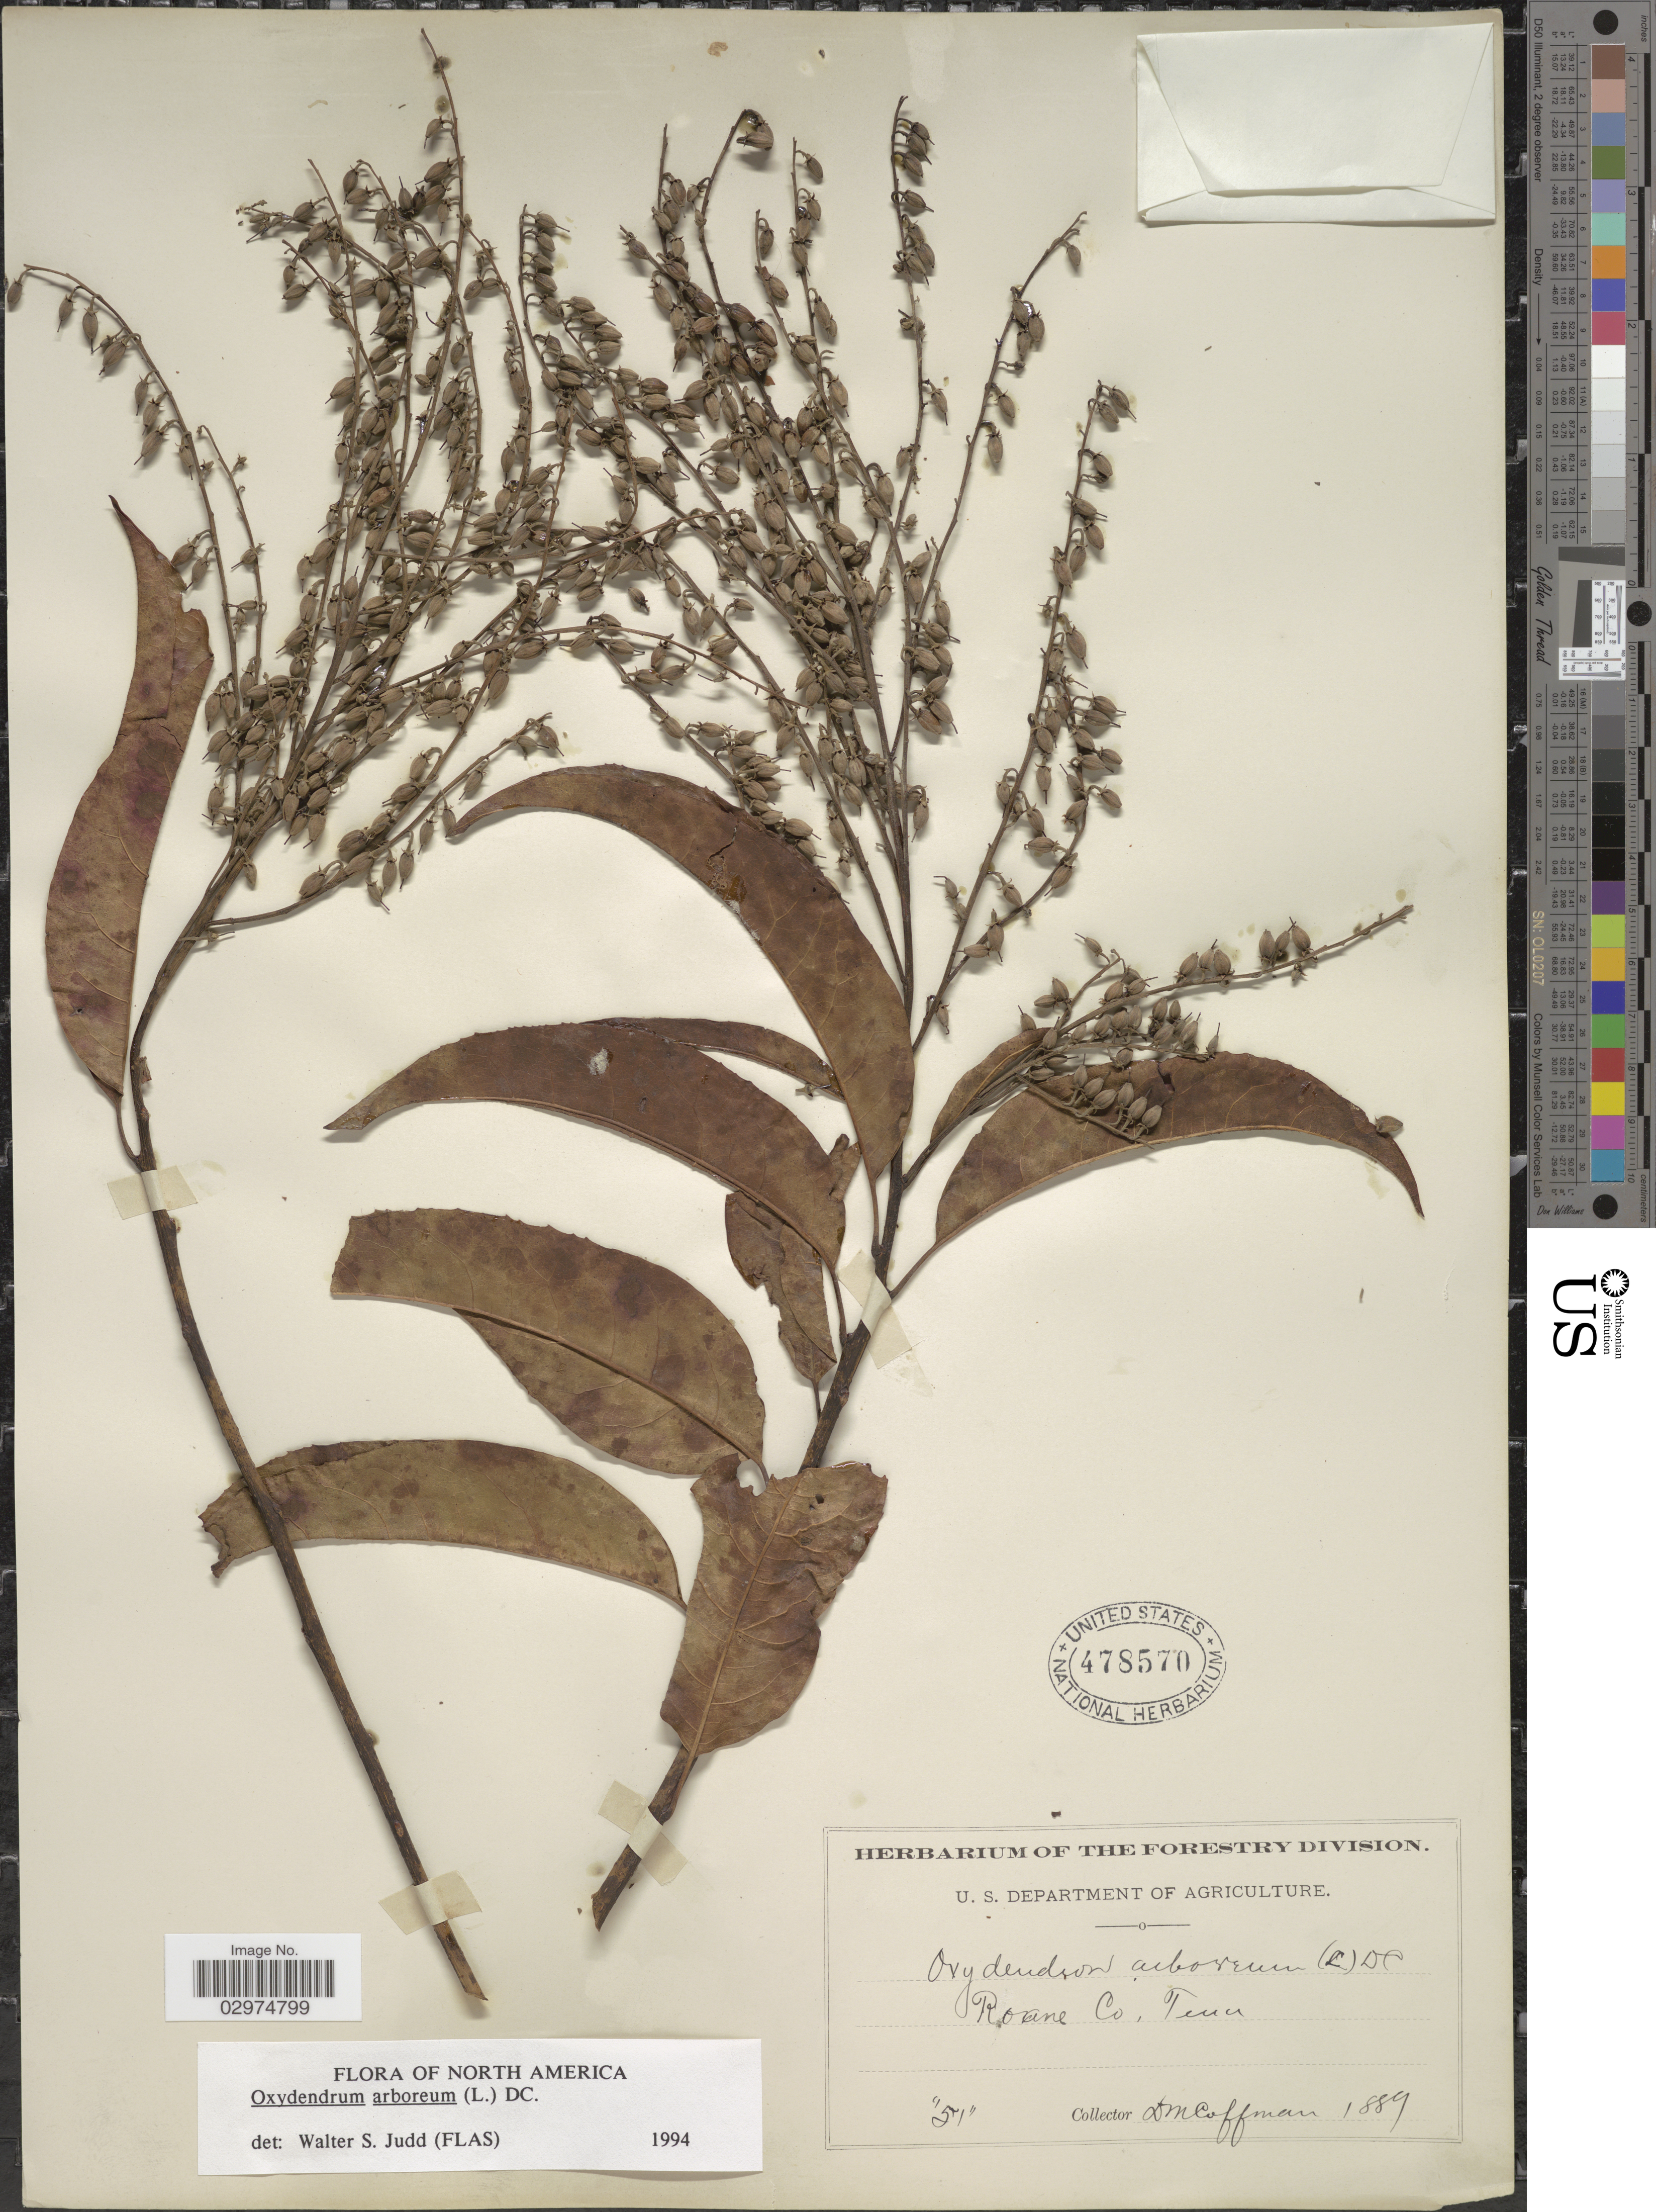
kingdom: Plantae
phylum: Tracheophyta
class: Magnoliopsida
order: Ericales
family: Ericaceae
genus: Oxydendrum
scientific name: Oxydendrum arboreum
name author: (L.) DC.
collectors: D. M. Coffman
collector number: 51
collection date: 1889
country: United States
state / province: Tennessee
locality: Roane Co.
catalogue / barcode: US 478570